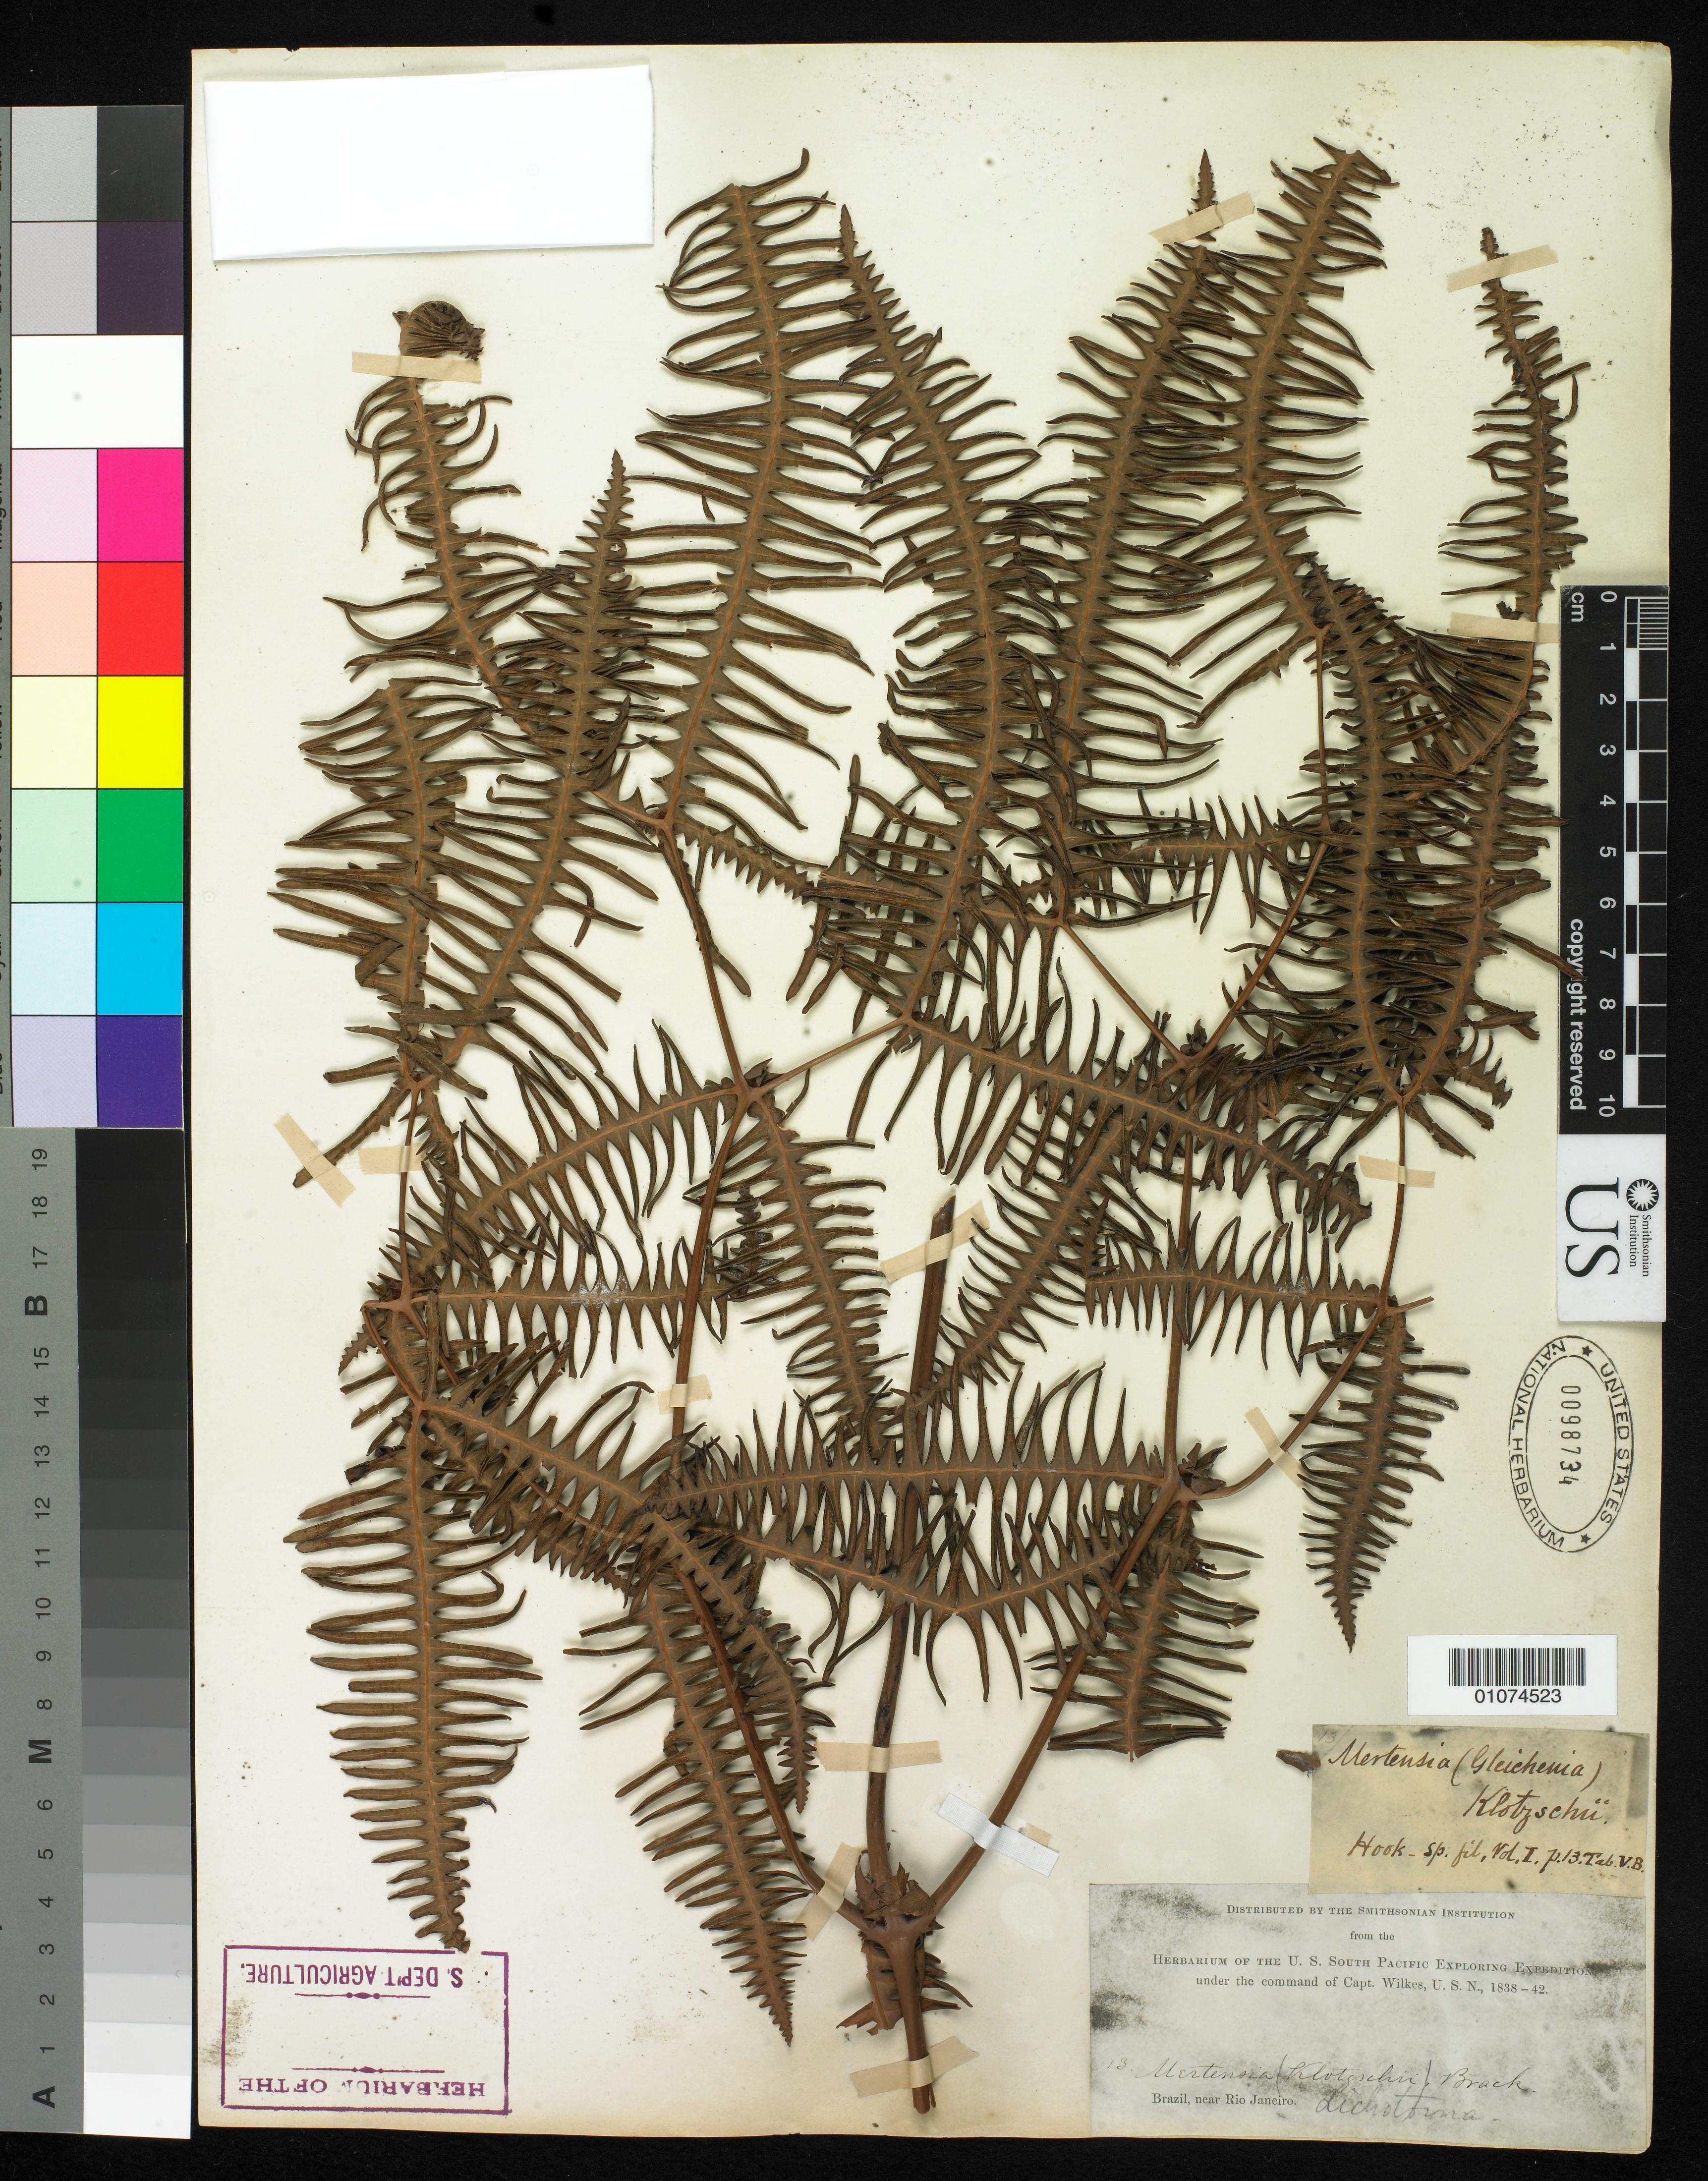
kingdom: Plantae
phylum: Tracheophyta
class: Polypodiopsida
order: Gleicheniales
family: Gleicheniaceae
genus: Dicranopteris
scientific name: Dicranopteris flexuosa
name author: (Schrad.) Underw.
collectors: Wilkes Explor. Exped.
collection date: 1838/1842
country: Brazil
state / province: Rio de Janeiro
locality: Brazil, near Rio de Janeiro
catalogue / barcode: US 98734